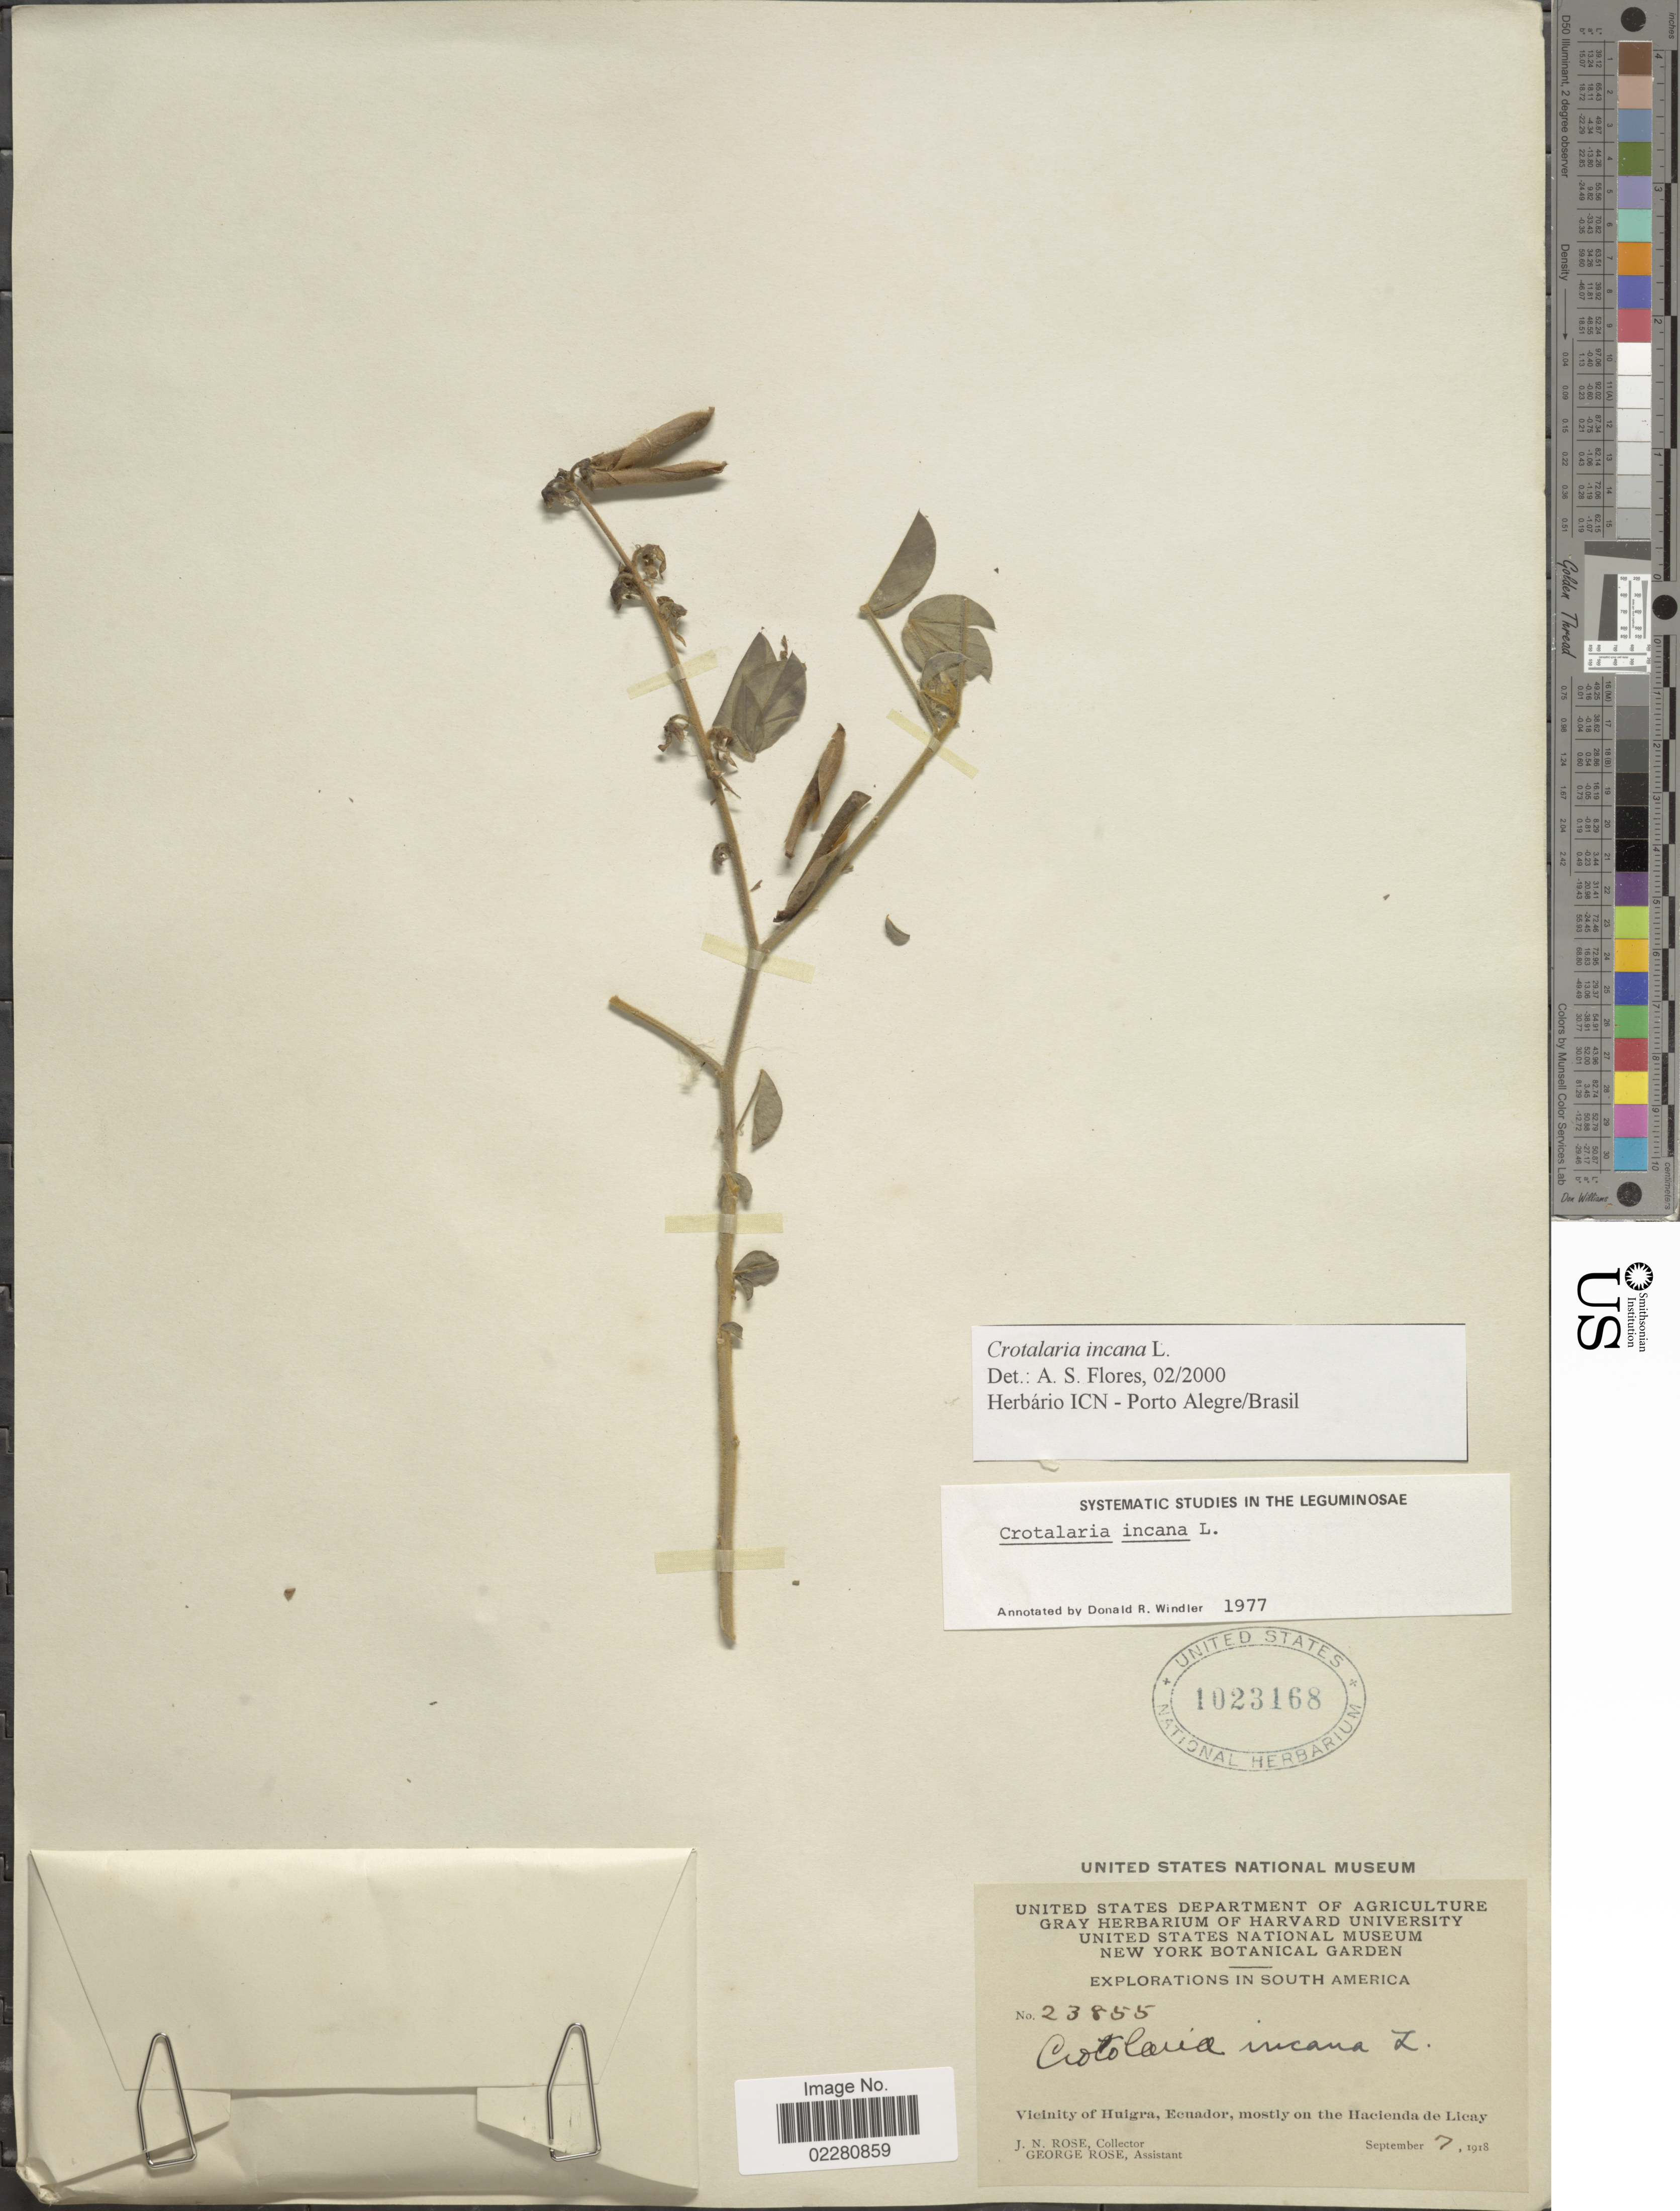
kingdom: Plantae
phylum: Tracheophyta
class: Magnoliopsida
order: Fabales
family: Fabaceae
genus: Crotalaria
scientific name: Crotalaria incana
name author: L.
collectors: J. N. Rose & G. Rose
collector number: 23855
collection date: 1918-09-07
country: Ecuador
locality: Vicinity of Huigra, Ecuador, mostly on the Hacienda de Licay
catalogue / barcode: US 1023168